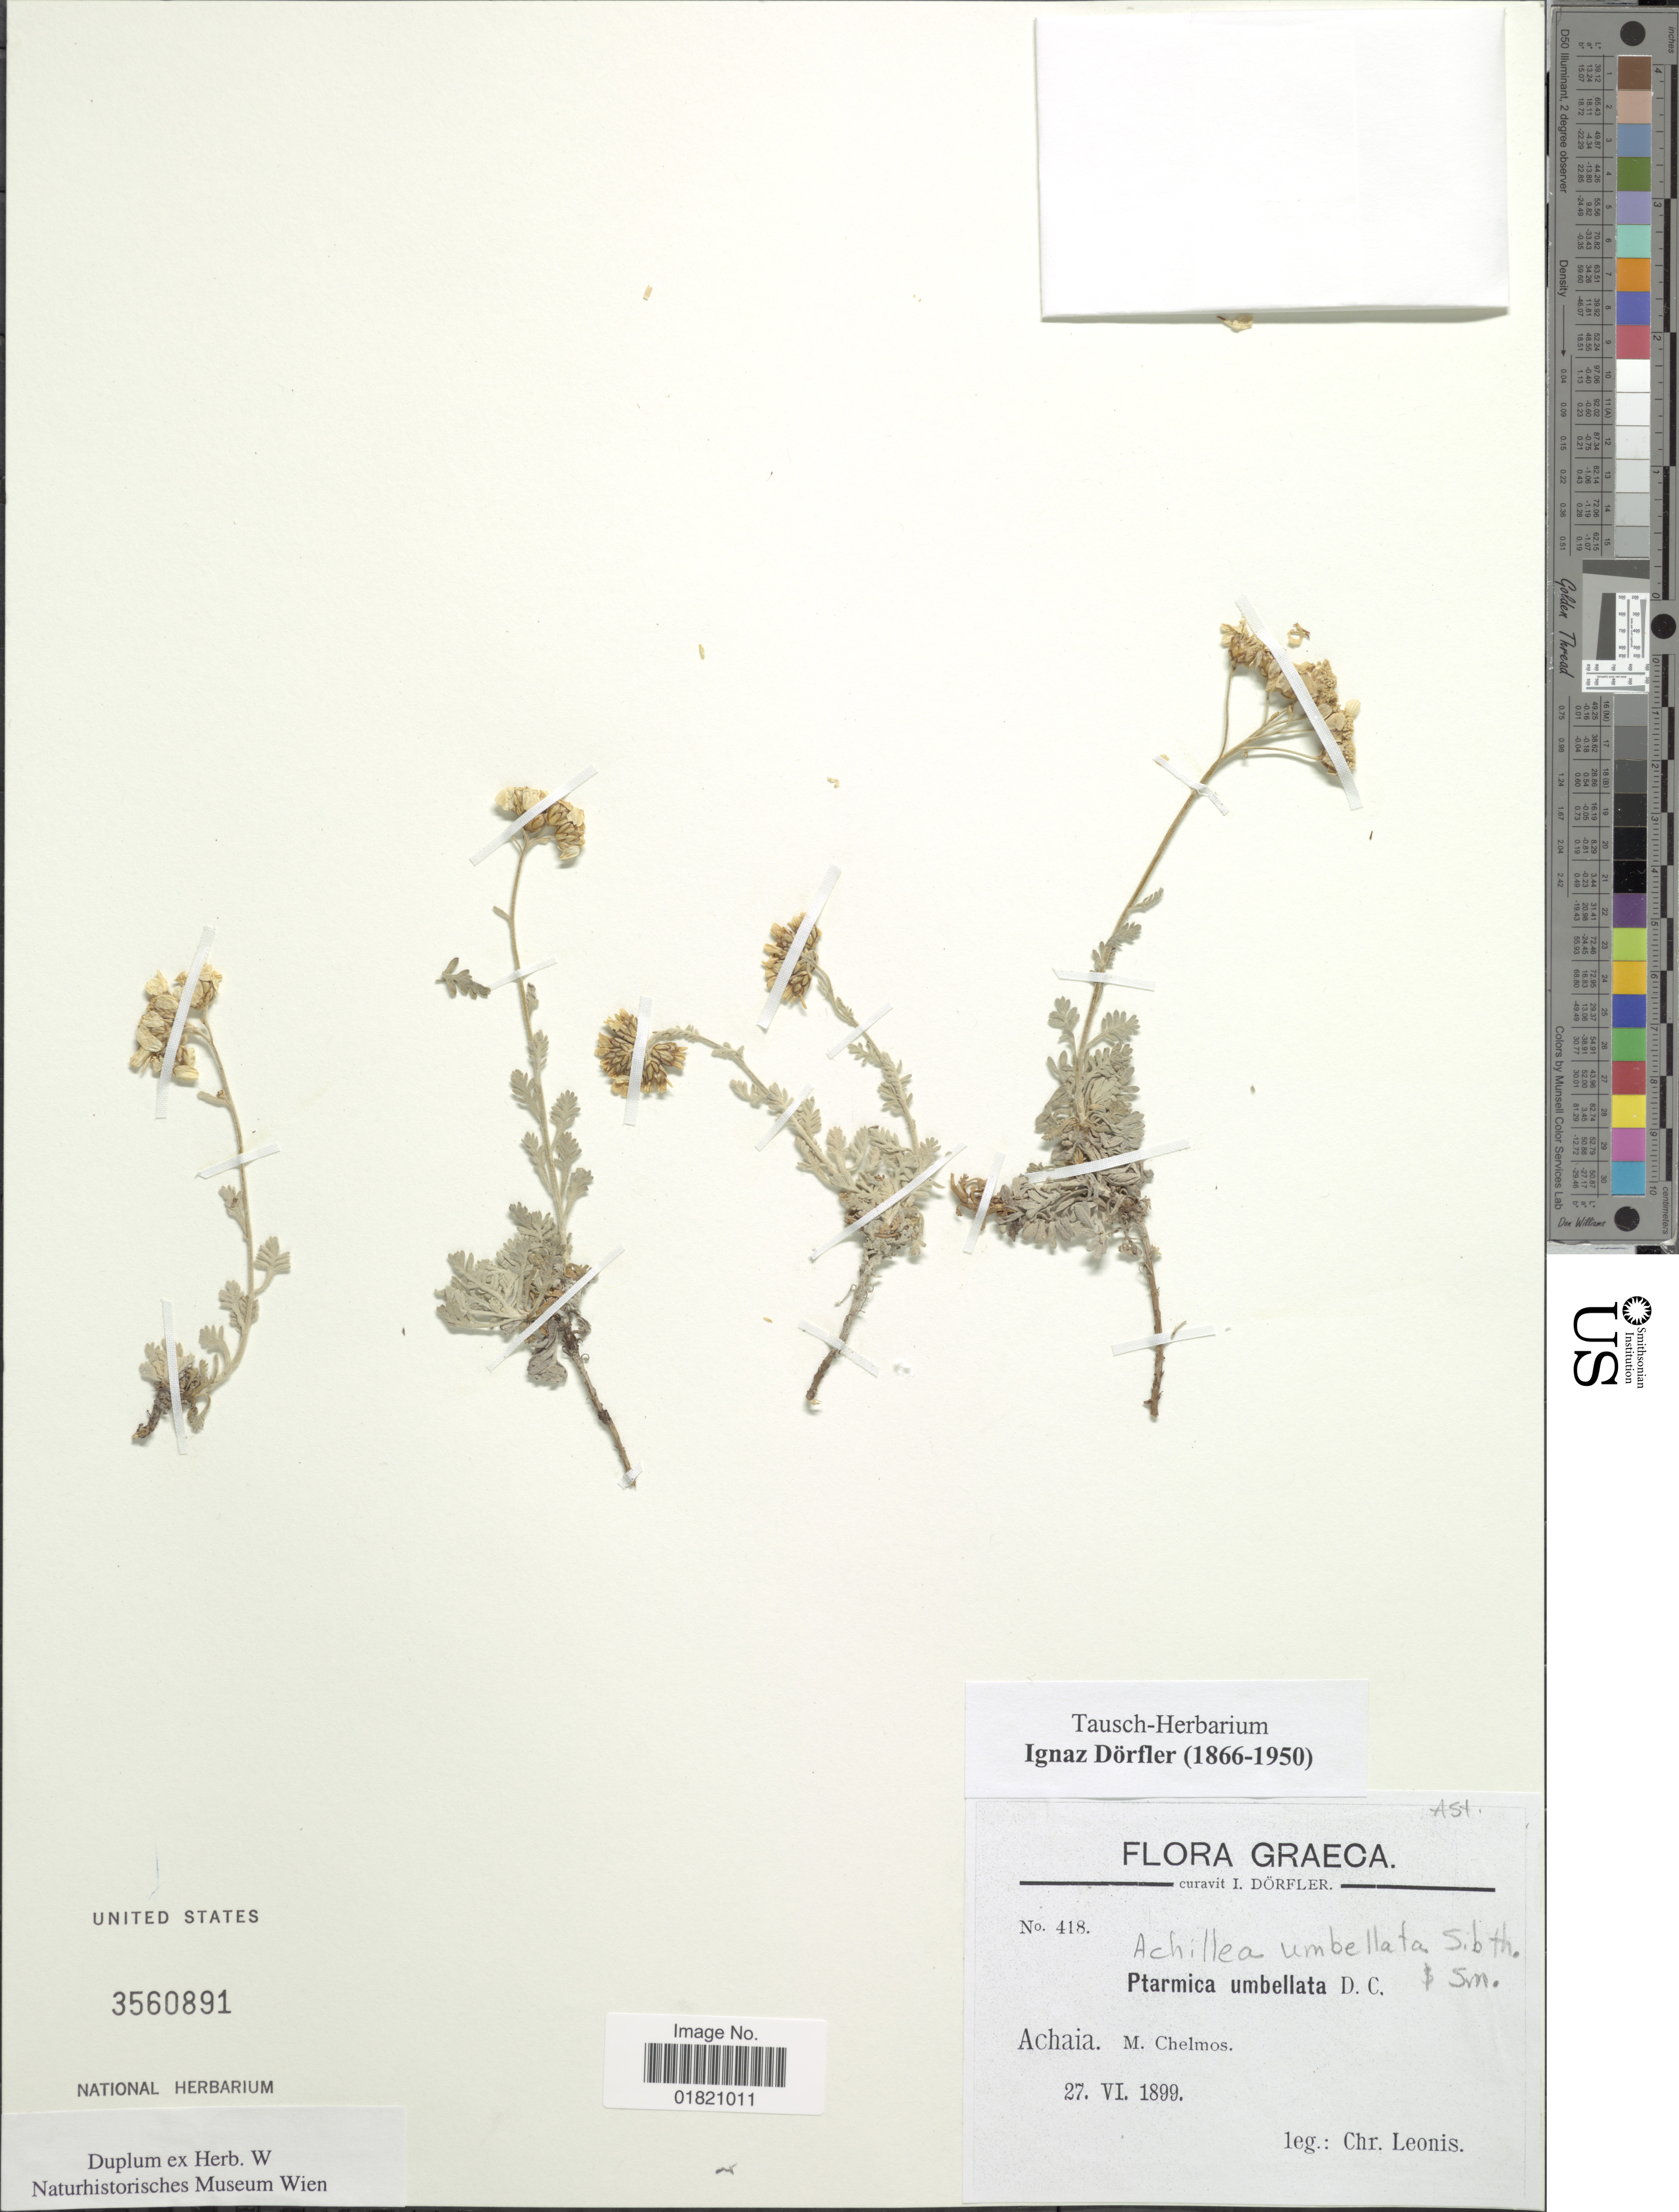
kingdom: Plantae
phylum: Tracheophyta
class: Magnoliopsida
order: Asterales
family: Asteraceae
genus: Achillea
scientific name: Achillea umbellata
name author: Sibth. & Sm.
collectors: C. Leonis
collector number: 418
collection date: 1899-06-27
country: Greece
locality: Achaia. M. Chelmos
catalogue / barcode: US 3560891